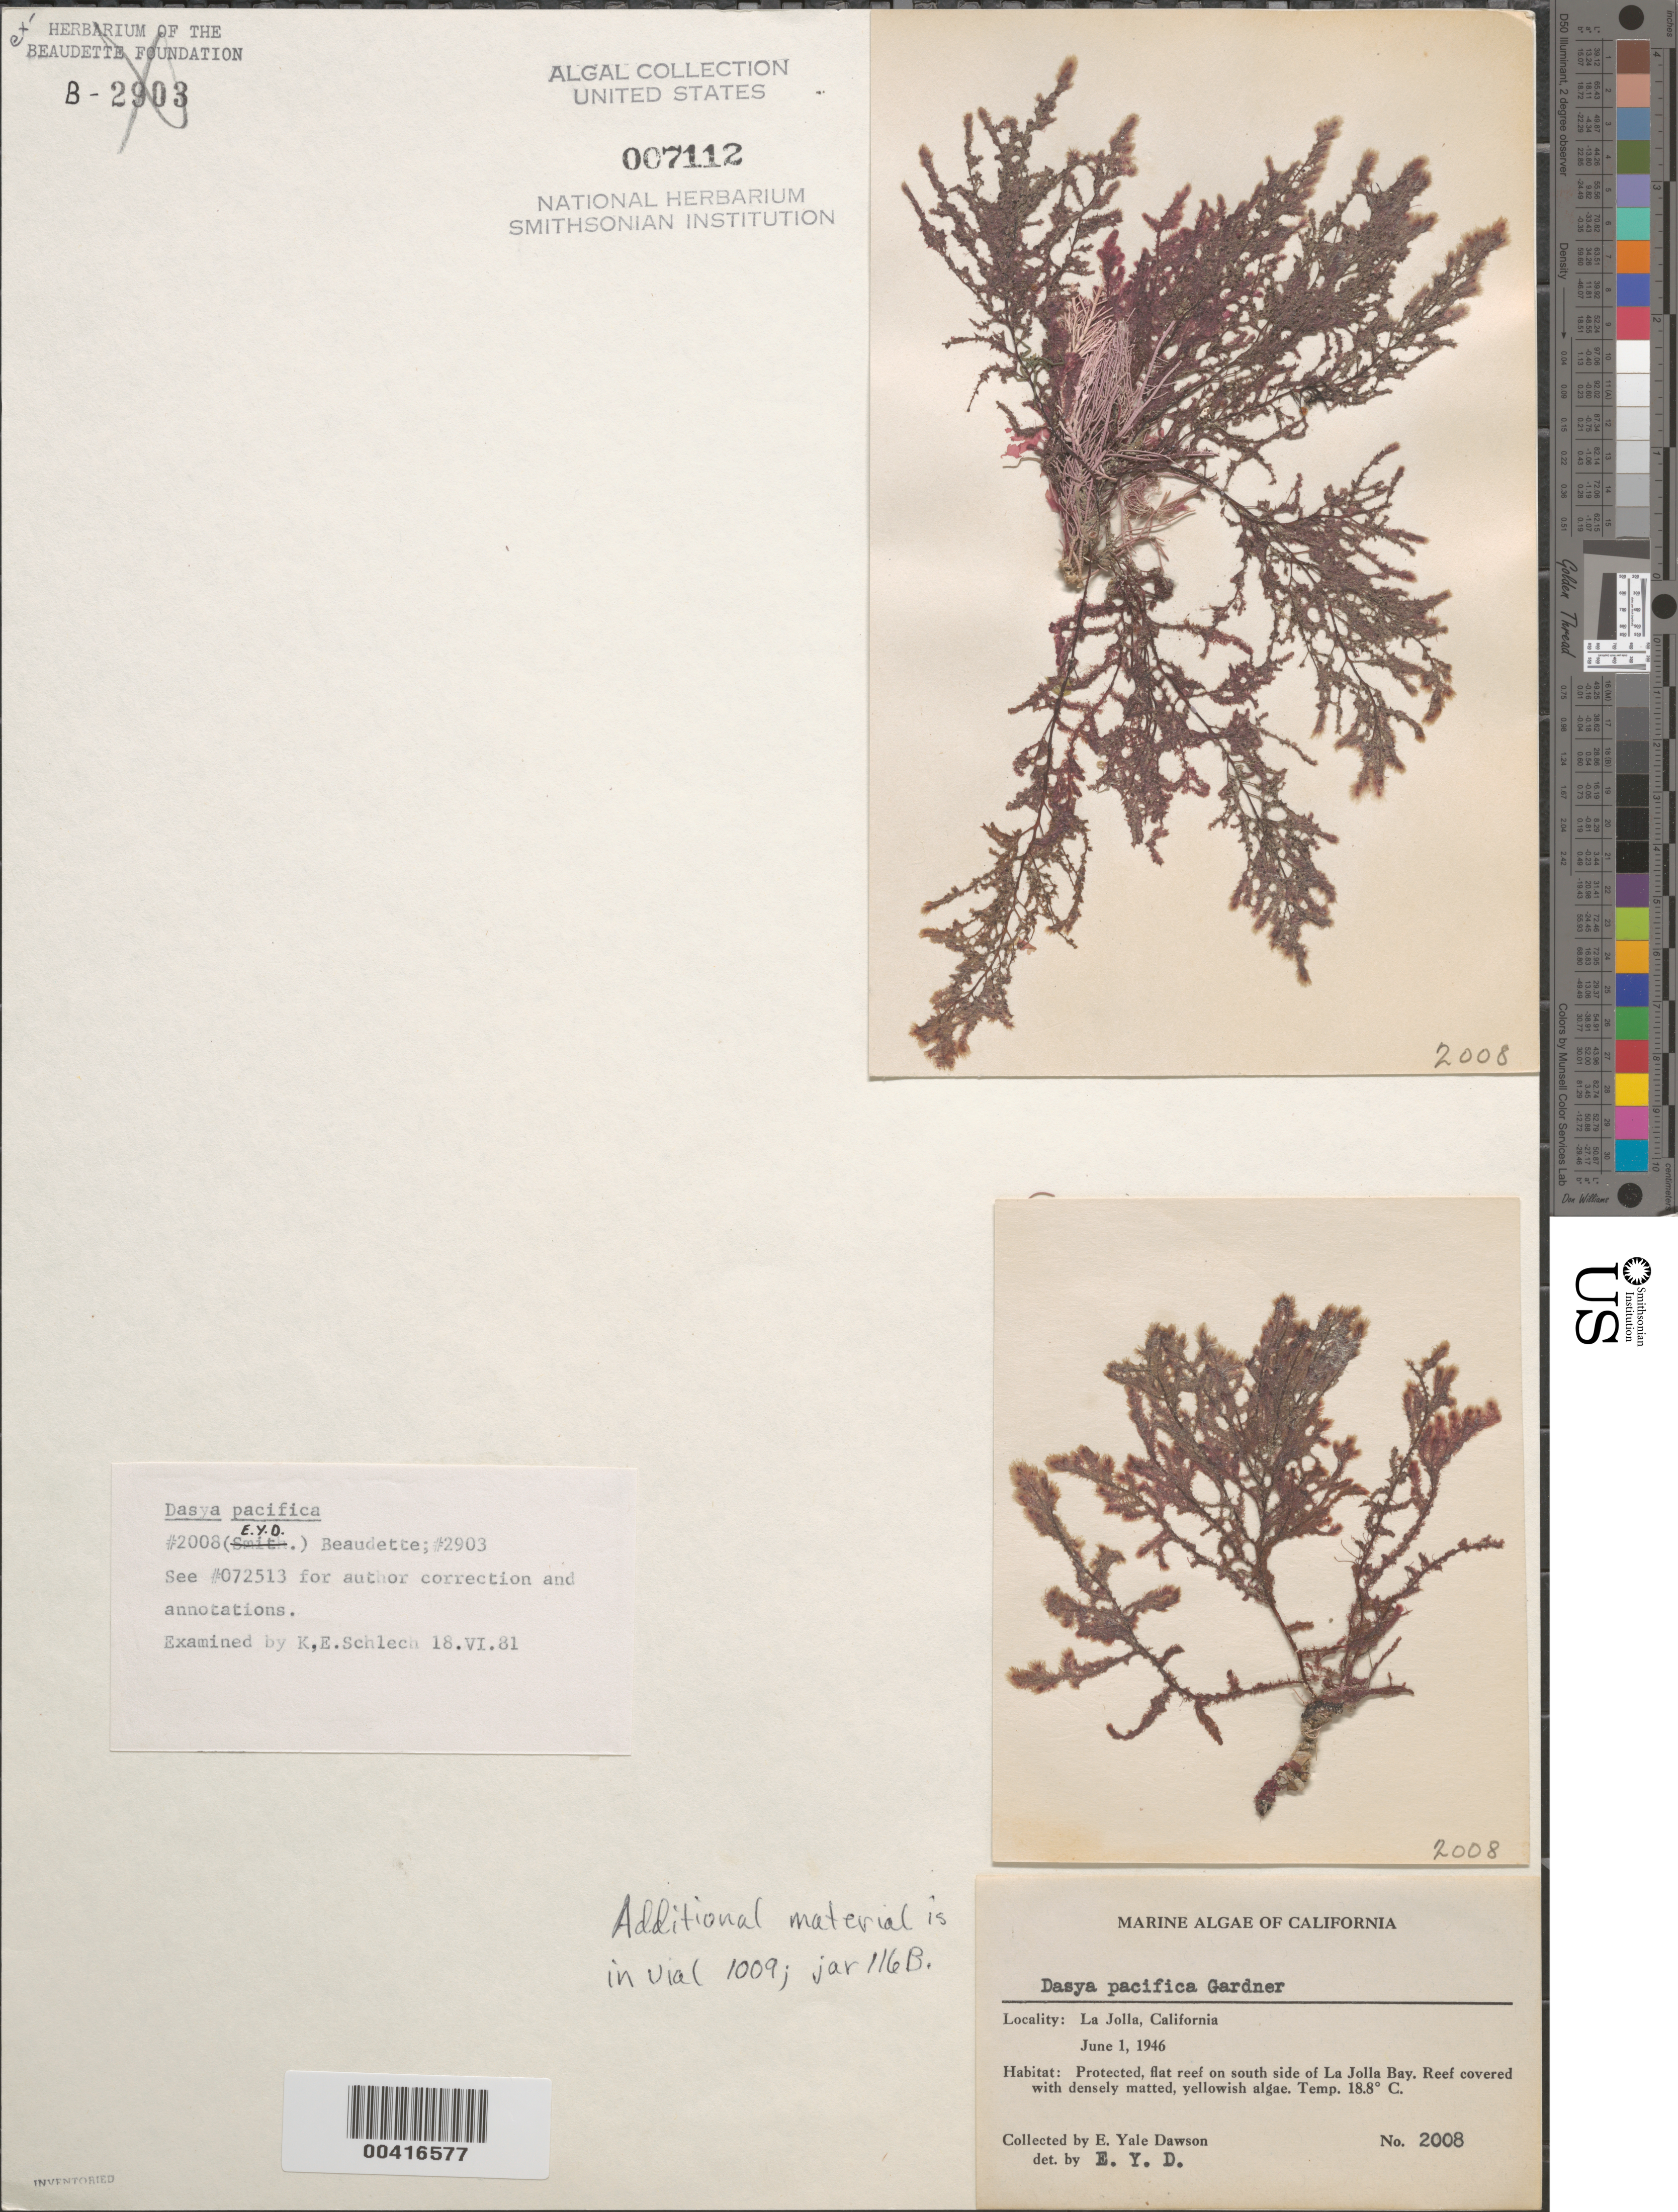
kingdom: Plantae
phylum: Rhodophyta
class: Florideophyceae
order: Ceramiales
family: Dasyaceae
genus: Dasya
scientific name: Dasya pacifica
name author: Harv. ex J. Agardh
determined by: Dawson, E. Y.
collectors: E. Y. Dawson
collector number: EYD 2008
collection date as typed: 01 Jun 1946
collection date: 1946-06-01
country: United States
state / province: California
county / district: San Diego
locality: La Jolla, south La Jolla Bay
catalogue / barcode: US 7112